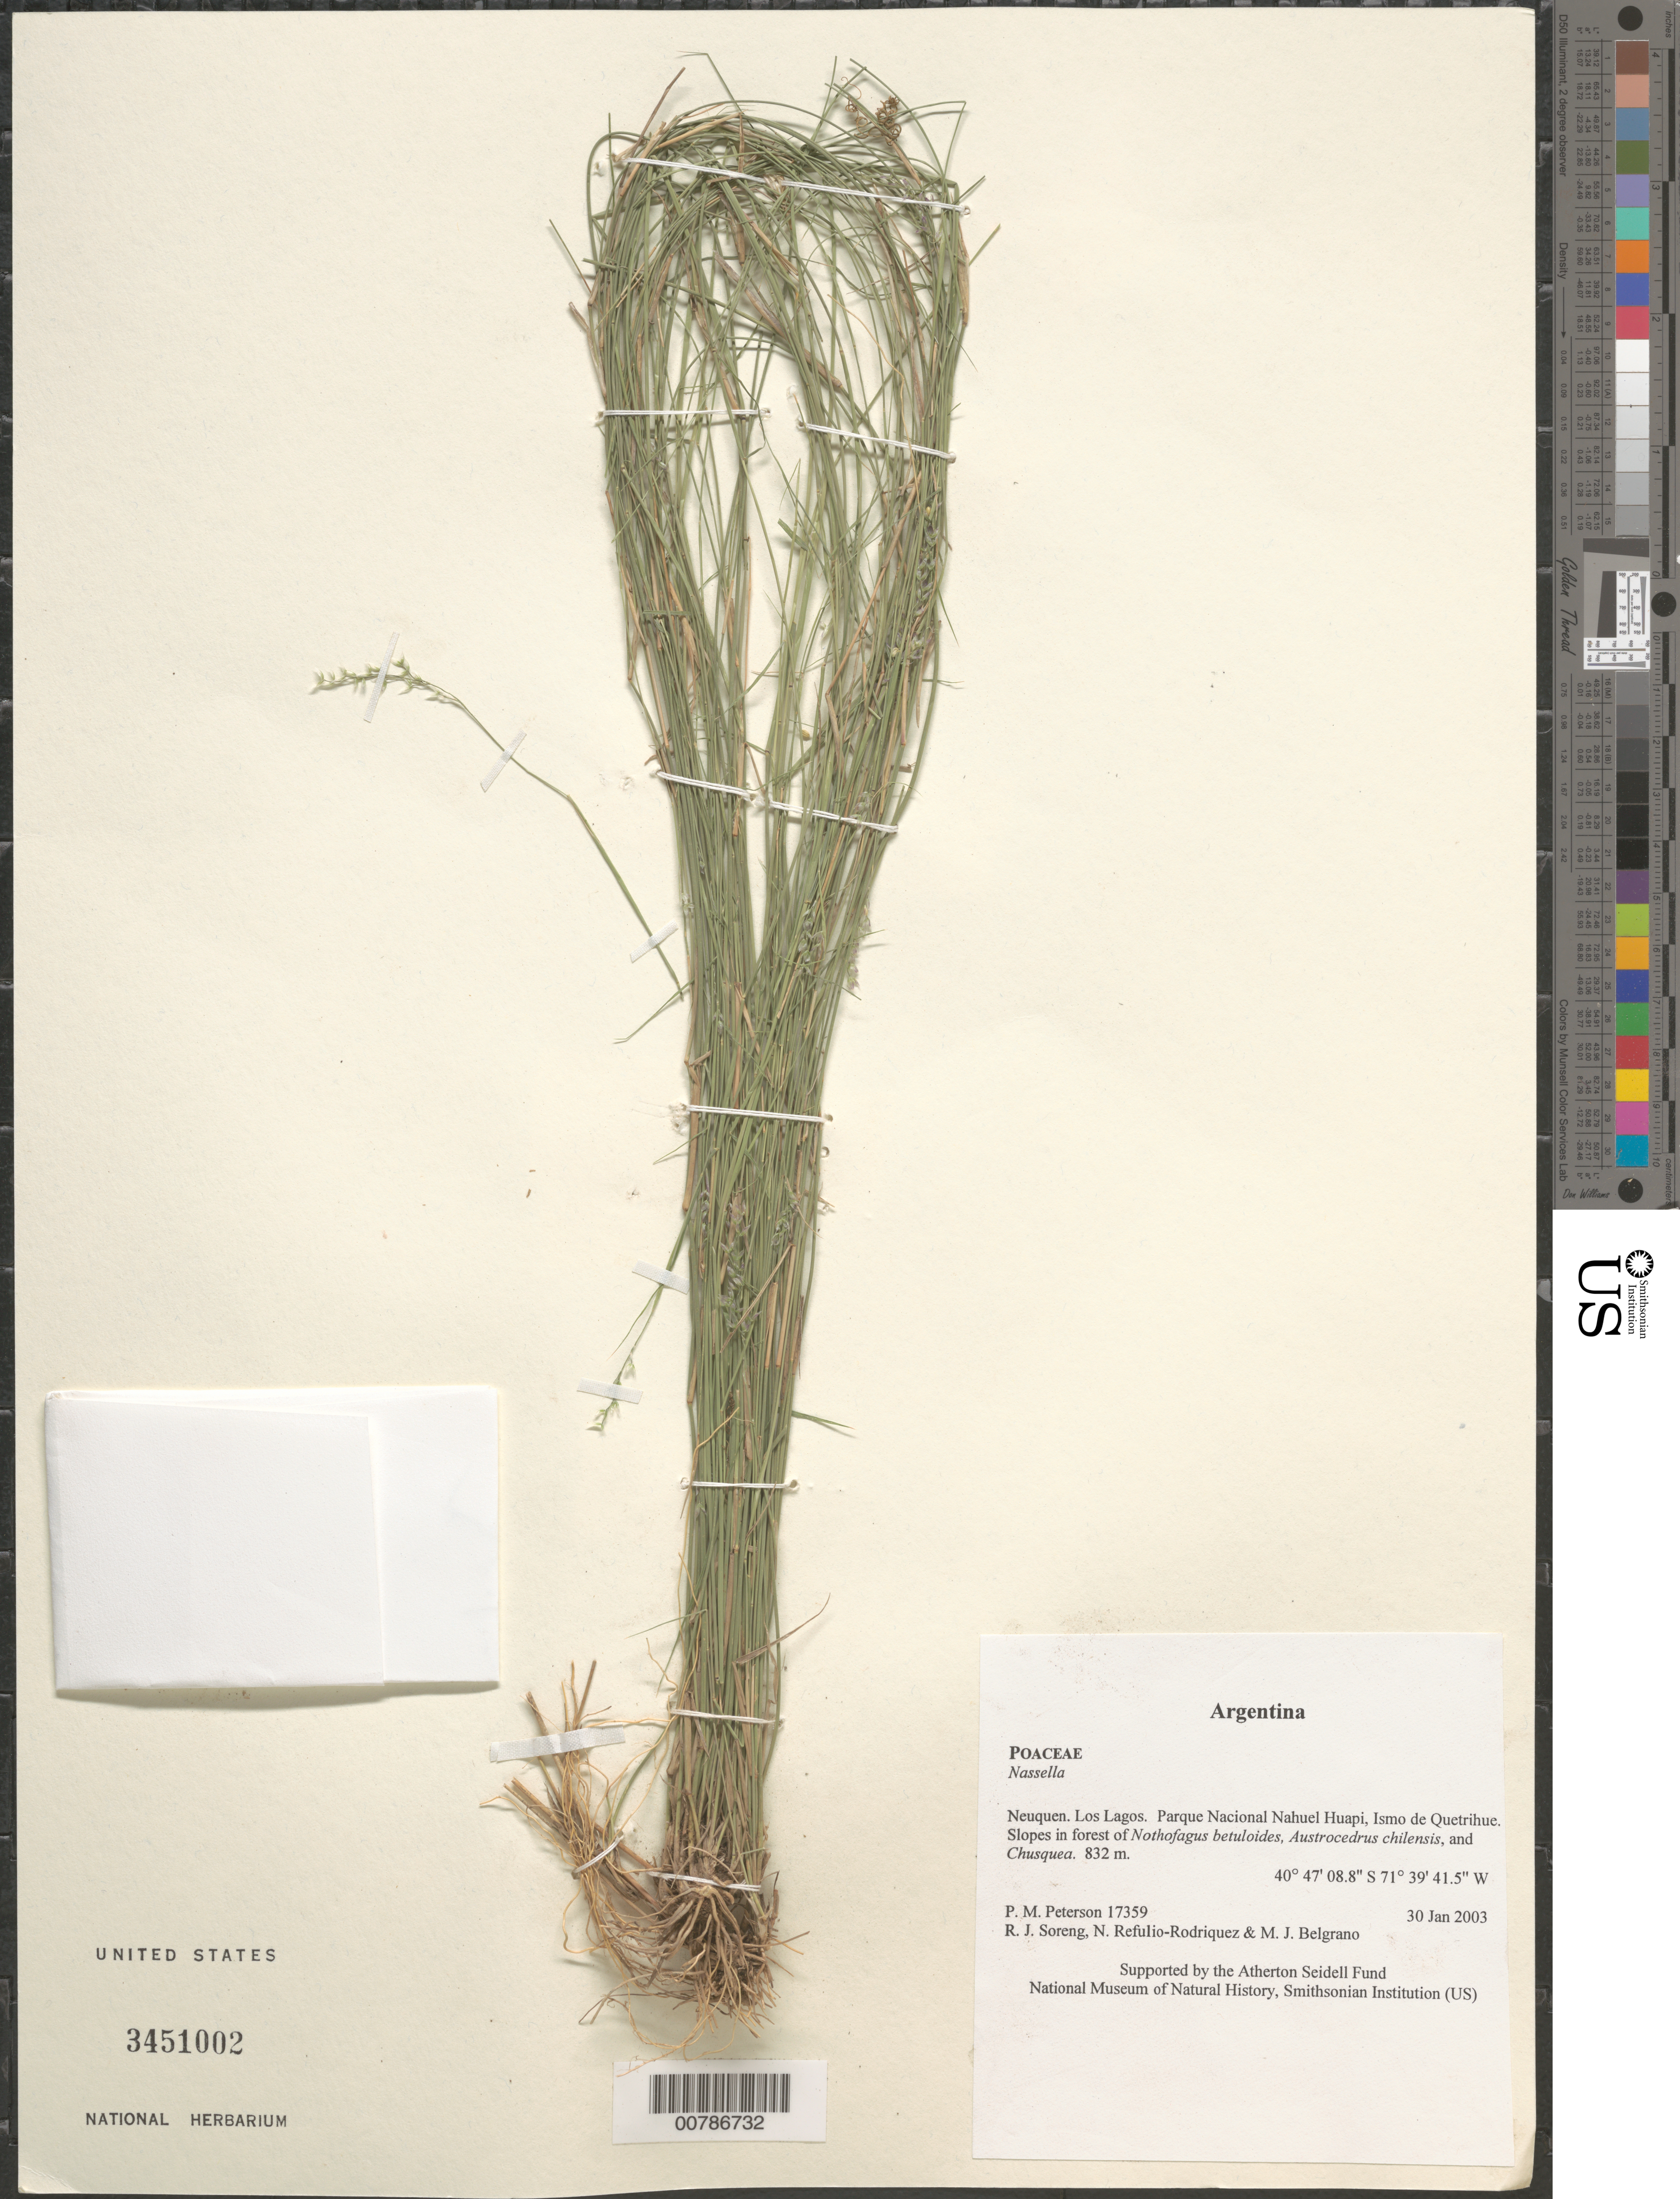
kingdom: Plantae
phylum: Tracheophyta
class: Liliopsida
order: Poales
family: Poaceae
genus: Nassella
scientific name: Nassella sp.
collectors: P. M. Peterson, R. J. Soreng, N. Refulio-Rodríguez & M. Belgrano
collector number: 17359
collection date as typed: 30 Jan 2003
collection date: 2003-01-30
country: Argentina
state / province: Neuquen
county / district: Los Lagos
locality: Parque Nacional Nahuel Huapi, Ismo de Quetrihue. Slopes in forest of Nothofagus betuloides, Austrocedrus chilensis, and Chusquea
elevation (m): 832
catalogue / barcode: US 3451002